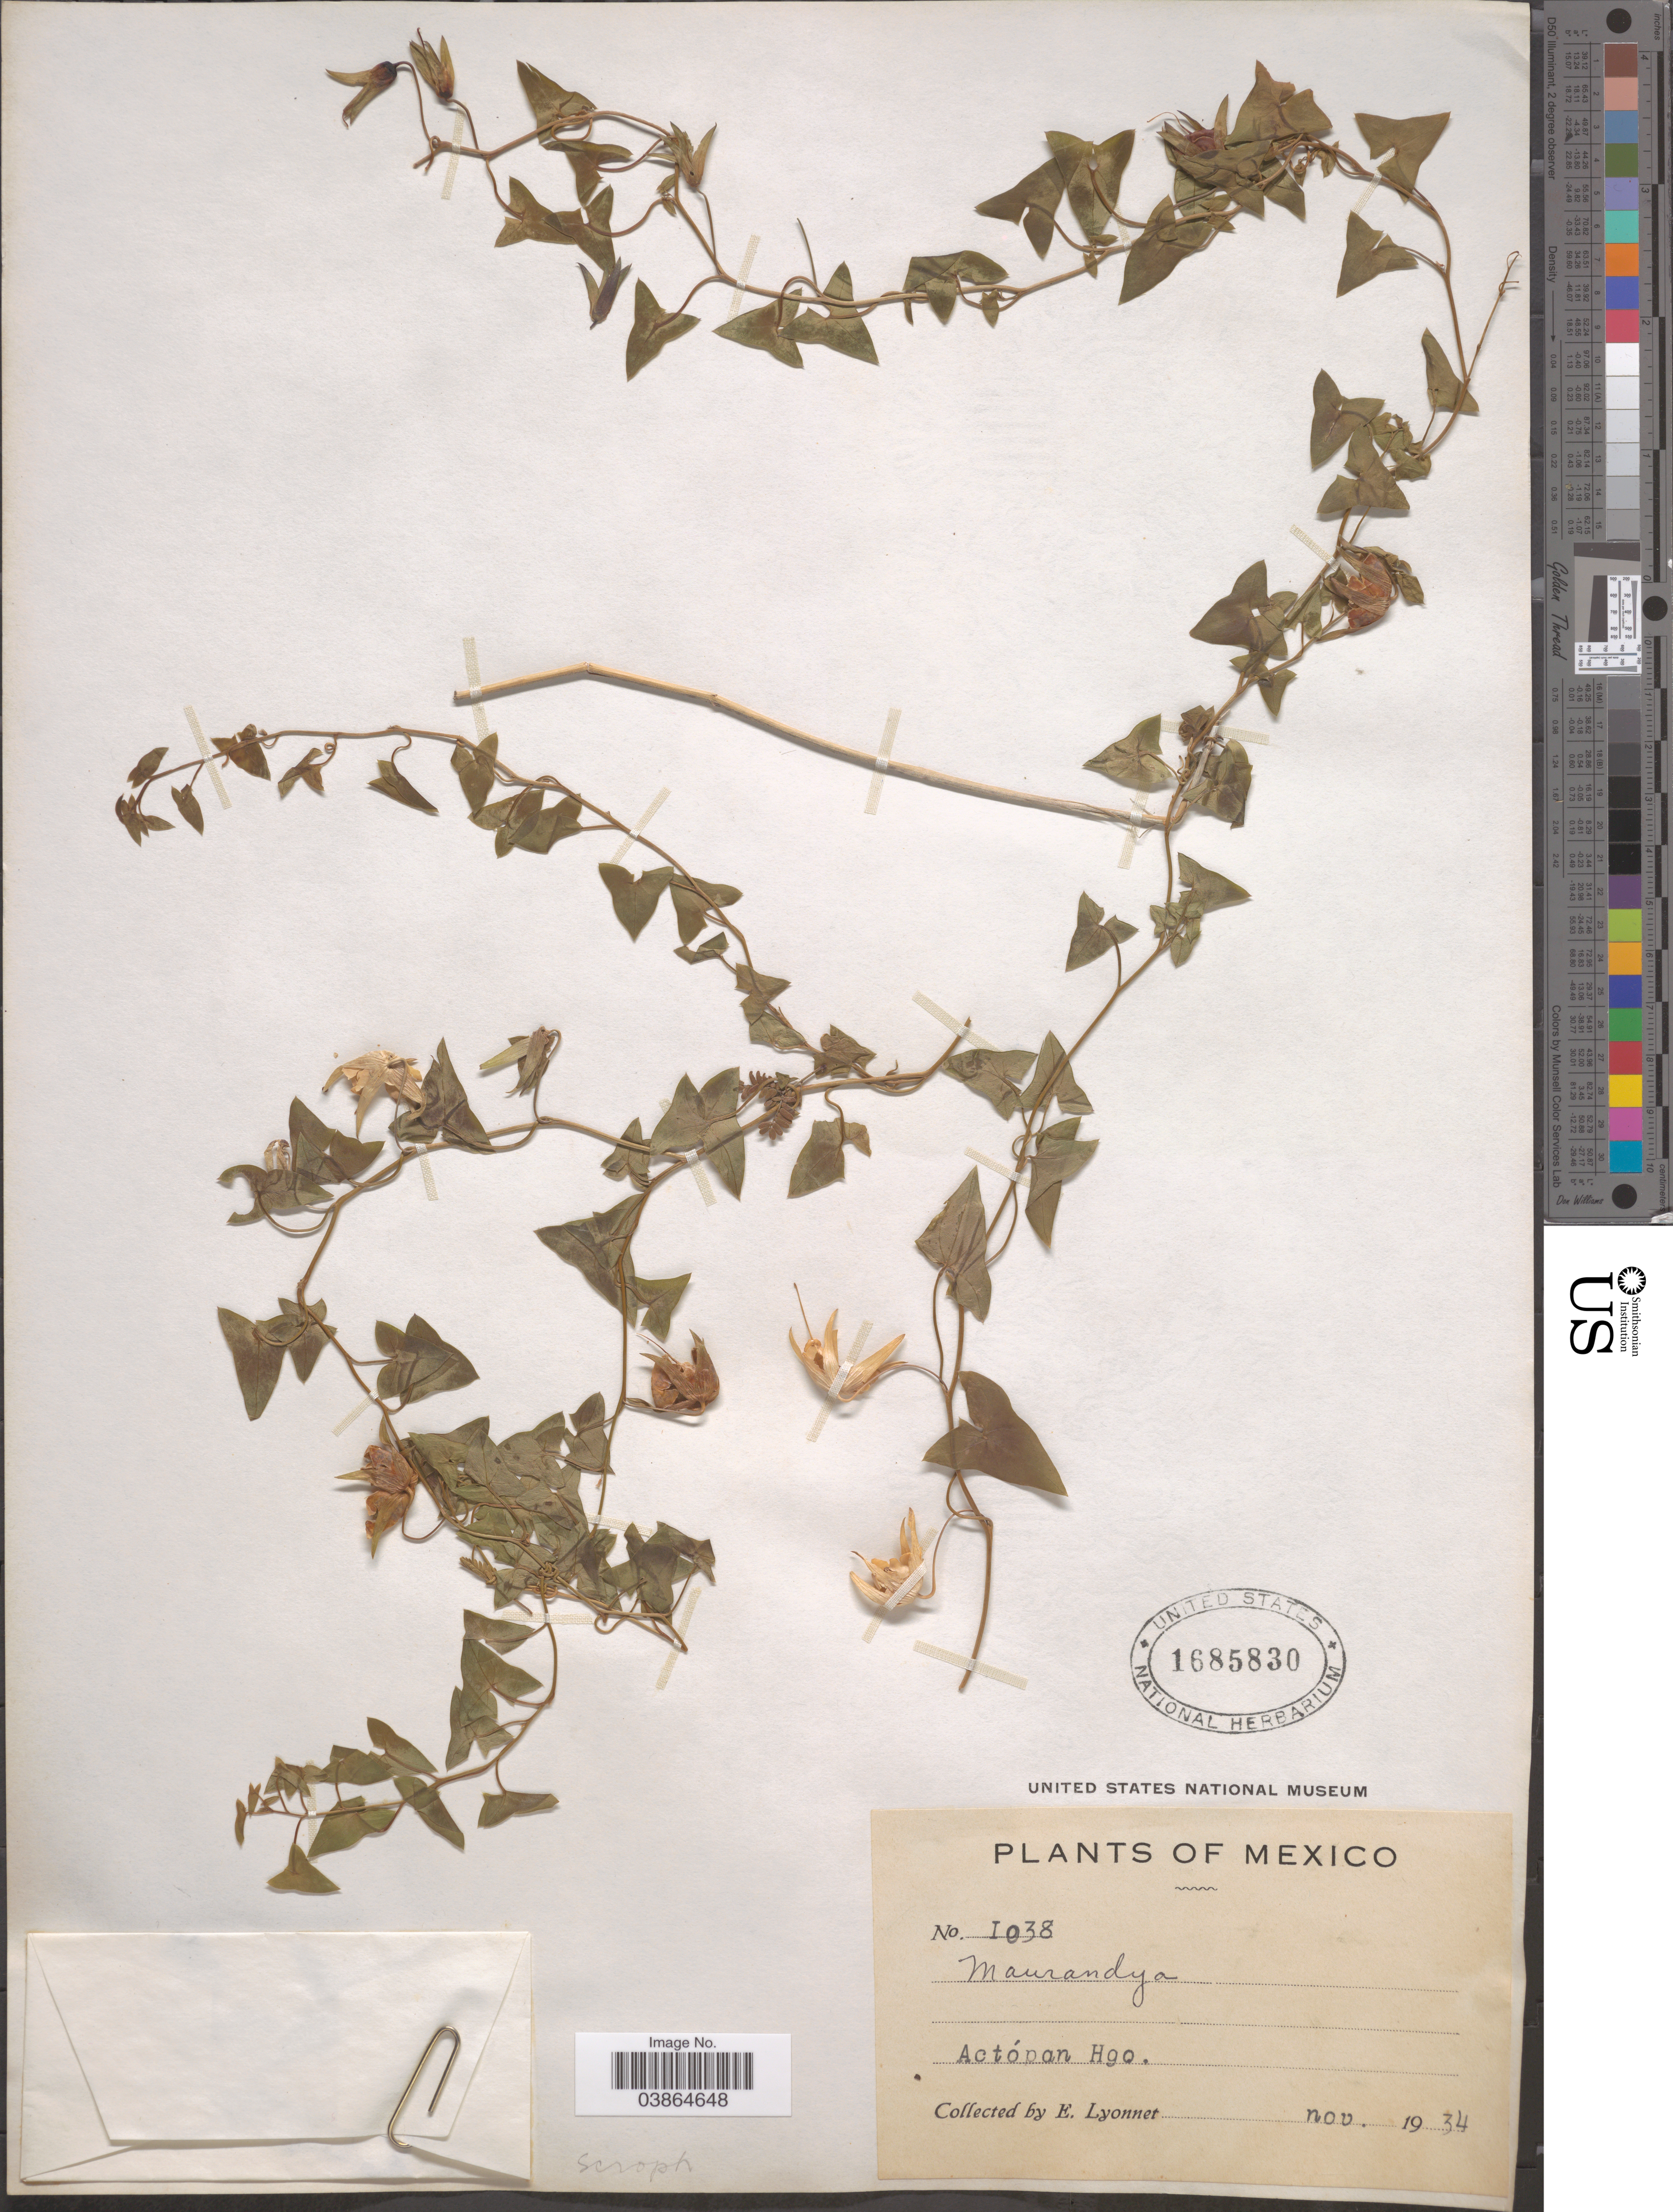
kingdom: Plantae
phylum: Tracheophyta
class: Magnoliopsida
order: Lamiales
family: Plantaginaceae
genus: Maurandya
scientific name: Maurandya antirrhiniflora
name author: Humb. & Bonpl. ex Willd.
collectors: E. Lyonnet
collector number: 1038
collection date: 1934-11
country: Mexico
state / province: Hidalgo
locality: Actópan.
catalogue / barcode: US 1685830